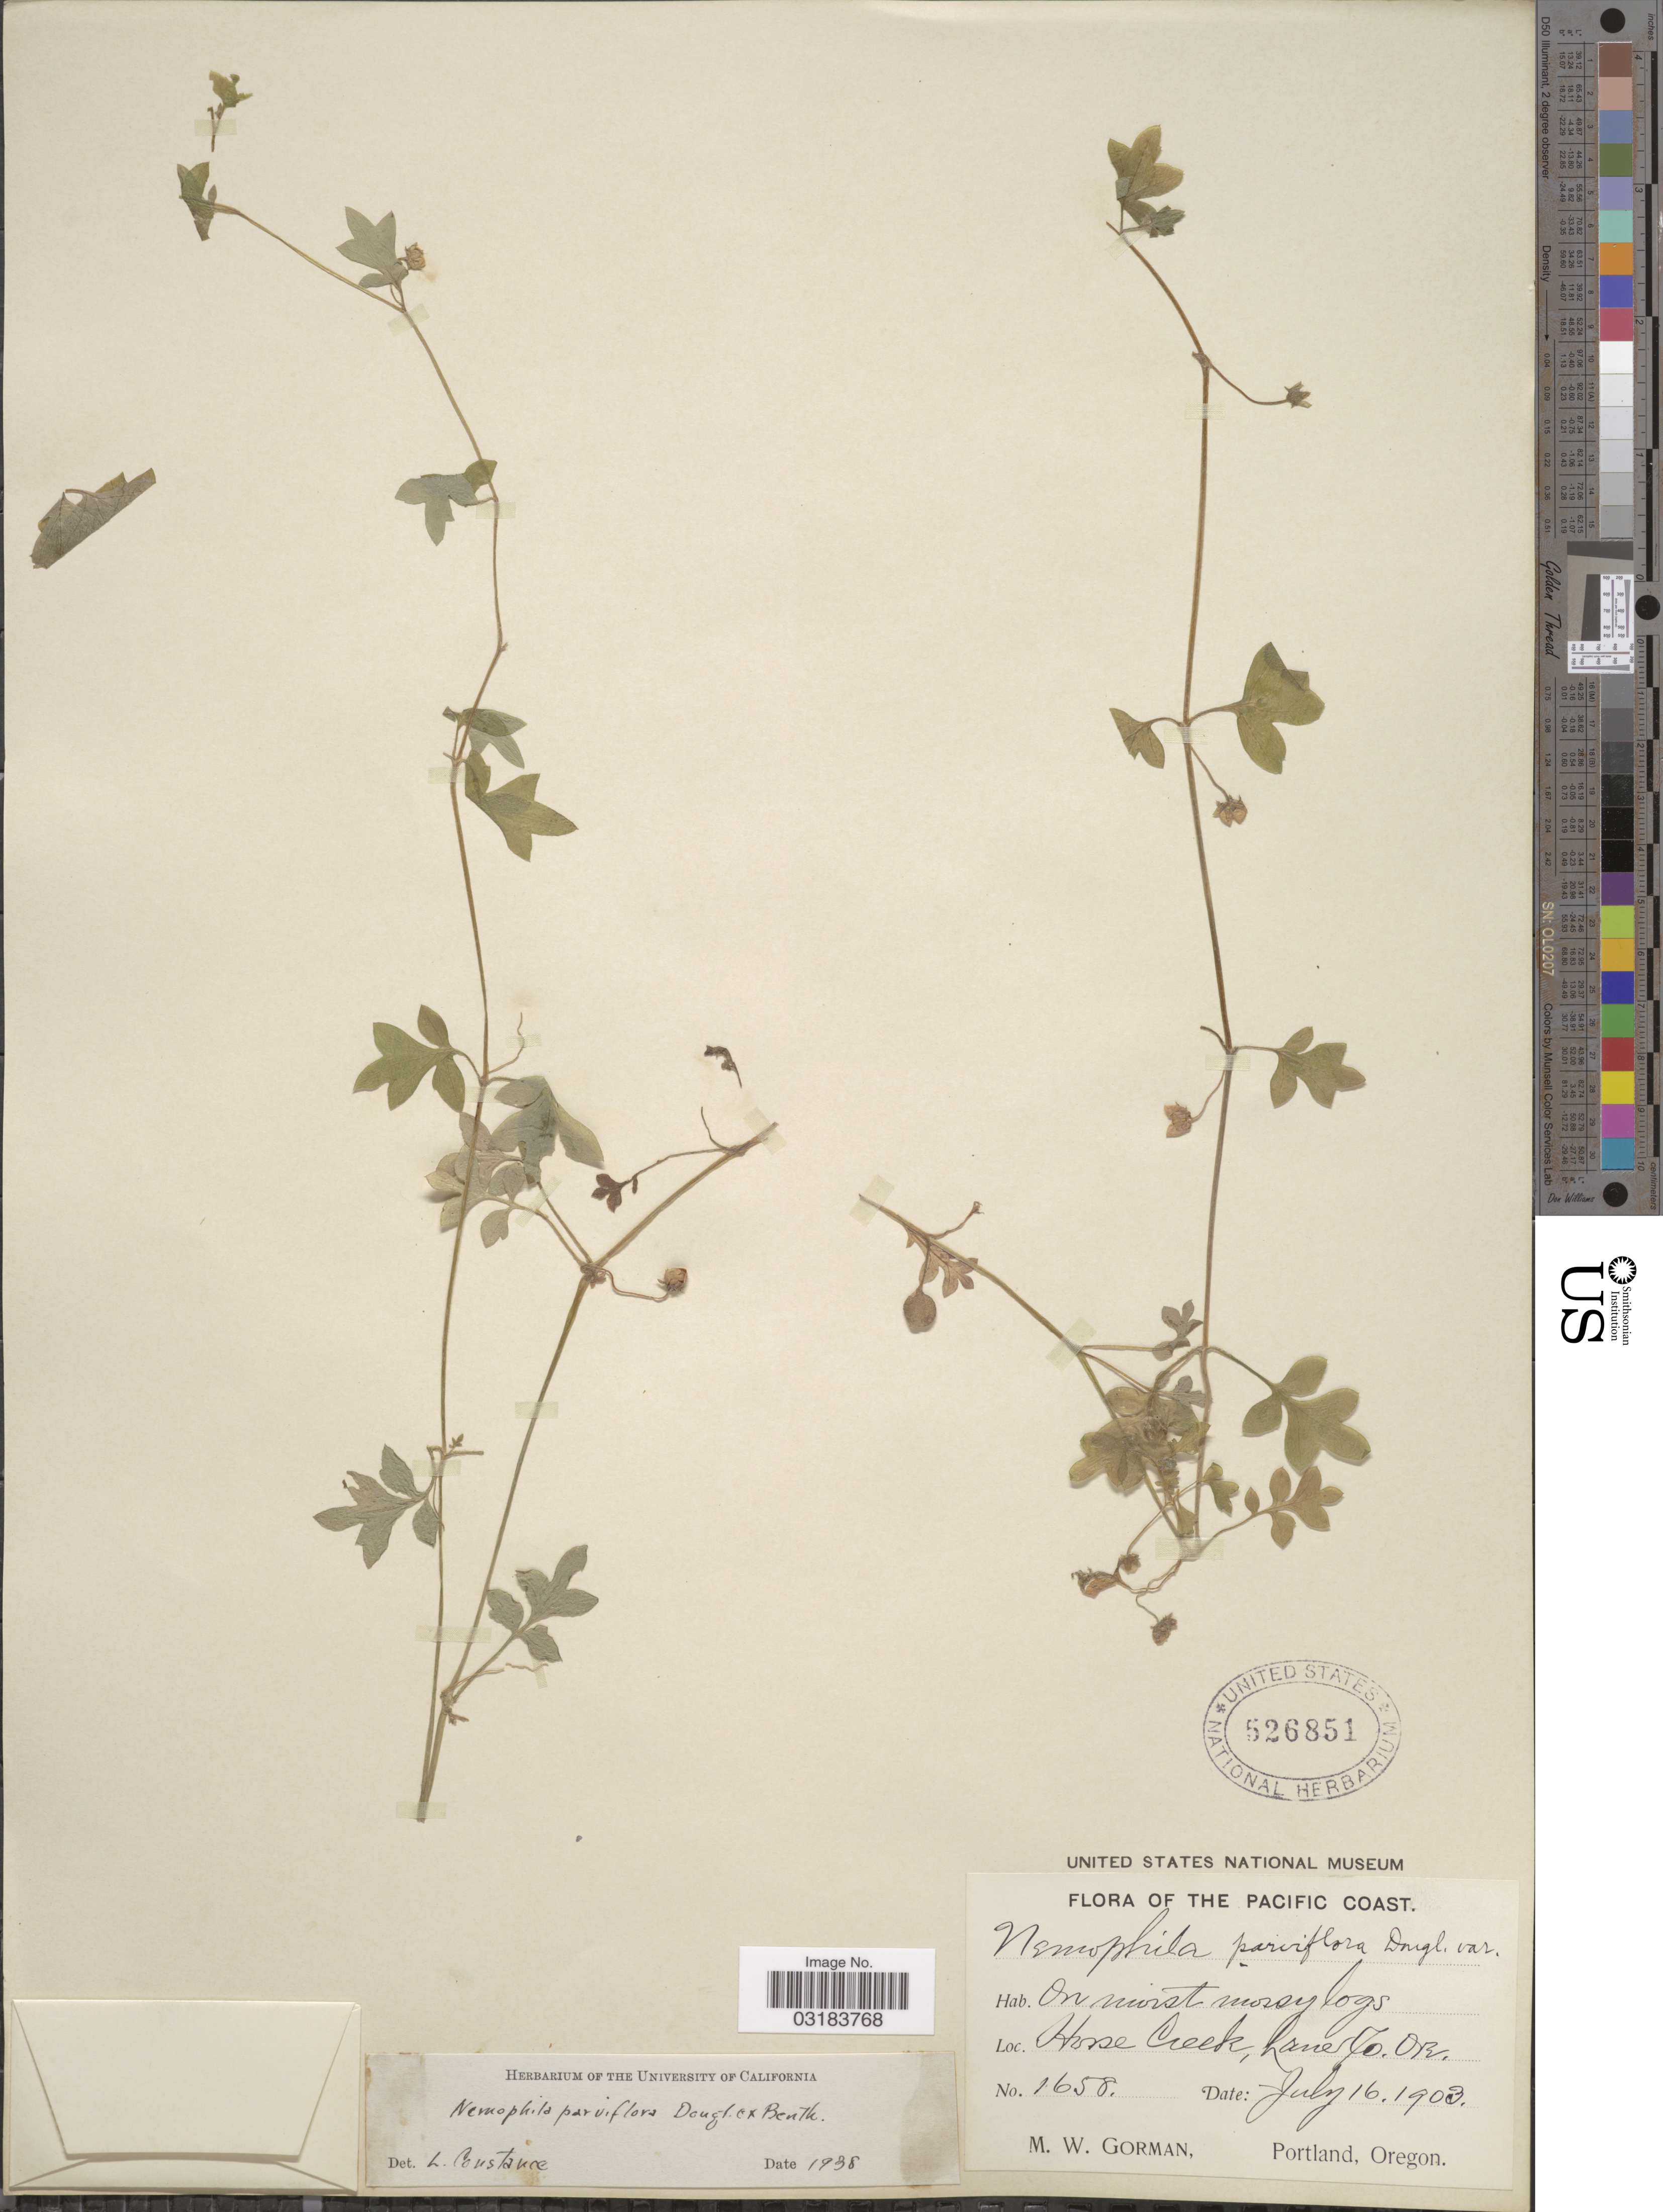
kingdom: Plantae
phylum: Tracheophyta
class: Magnoliopsida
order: Boraginales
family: Hydrophyllaceae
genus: Nemophila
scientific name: Nemophila parviflora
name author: Douglas ex Benth.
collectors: M. W. Gorman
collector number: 1658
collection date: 1903-07-16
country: United States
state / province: Oregon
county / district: Lane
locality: The Pacific Coast. Horse Creek, Lane Co. Ore.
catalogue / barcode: US 526851